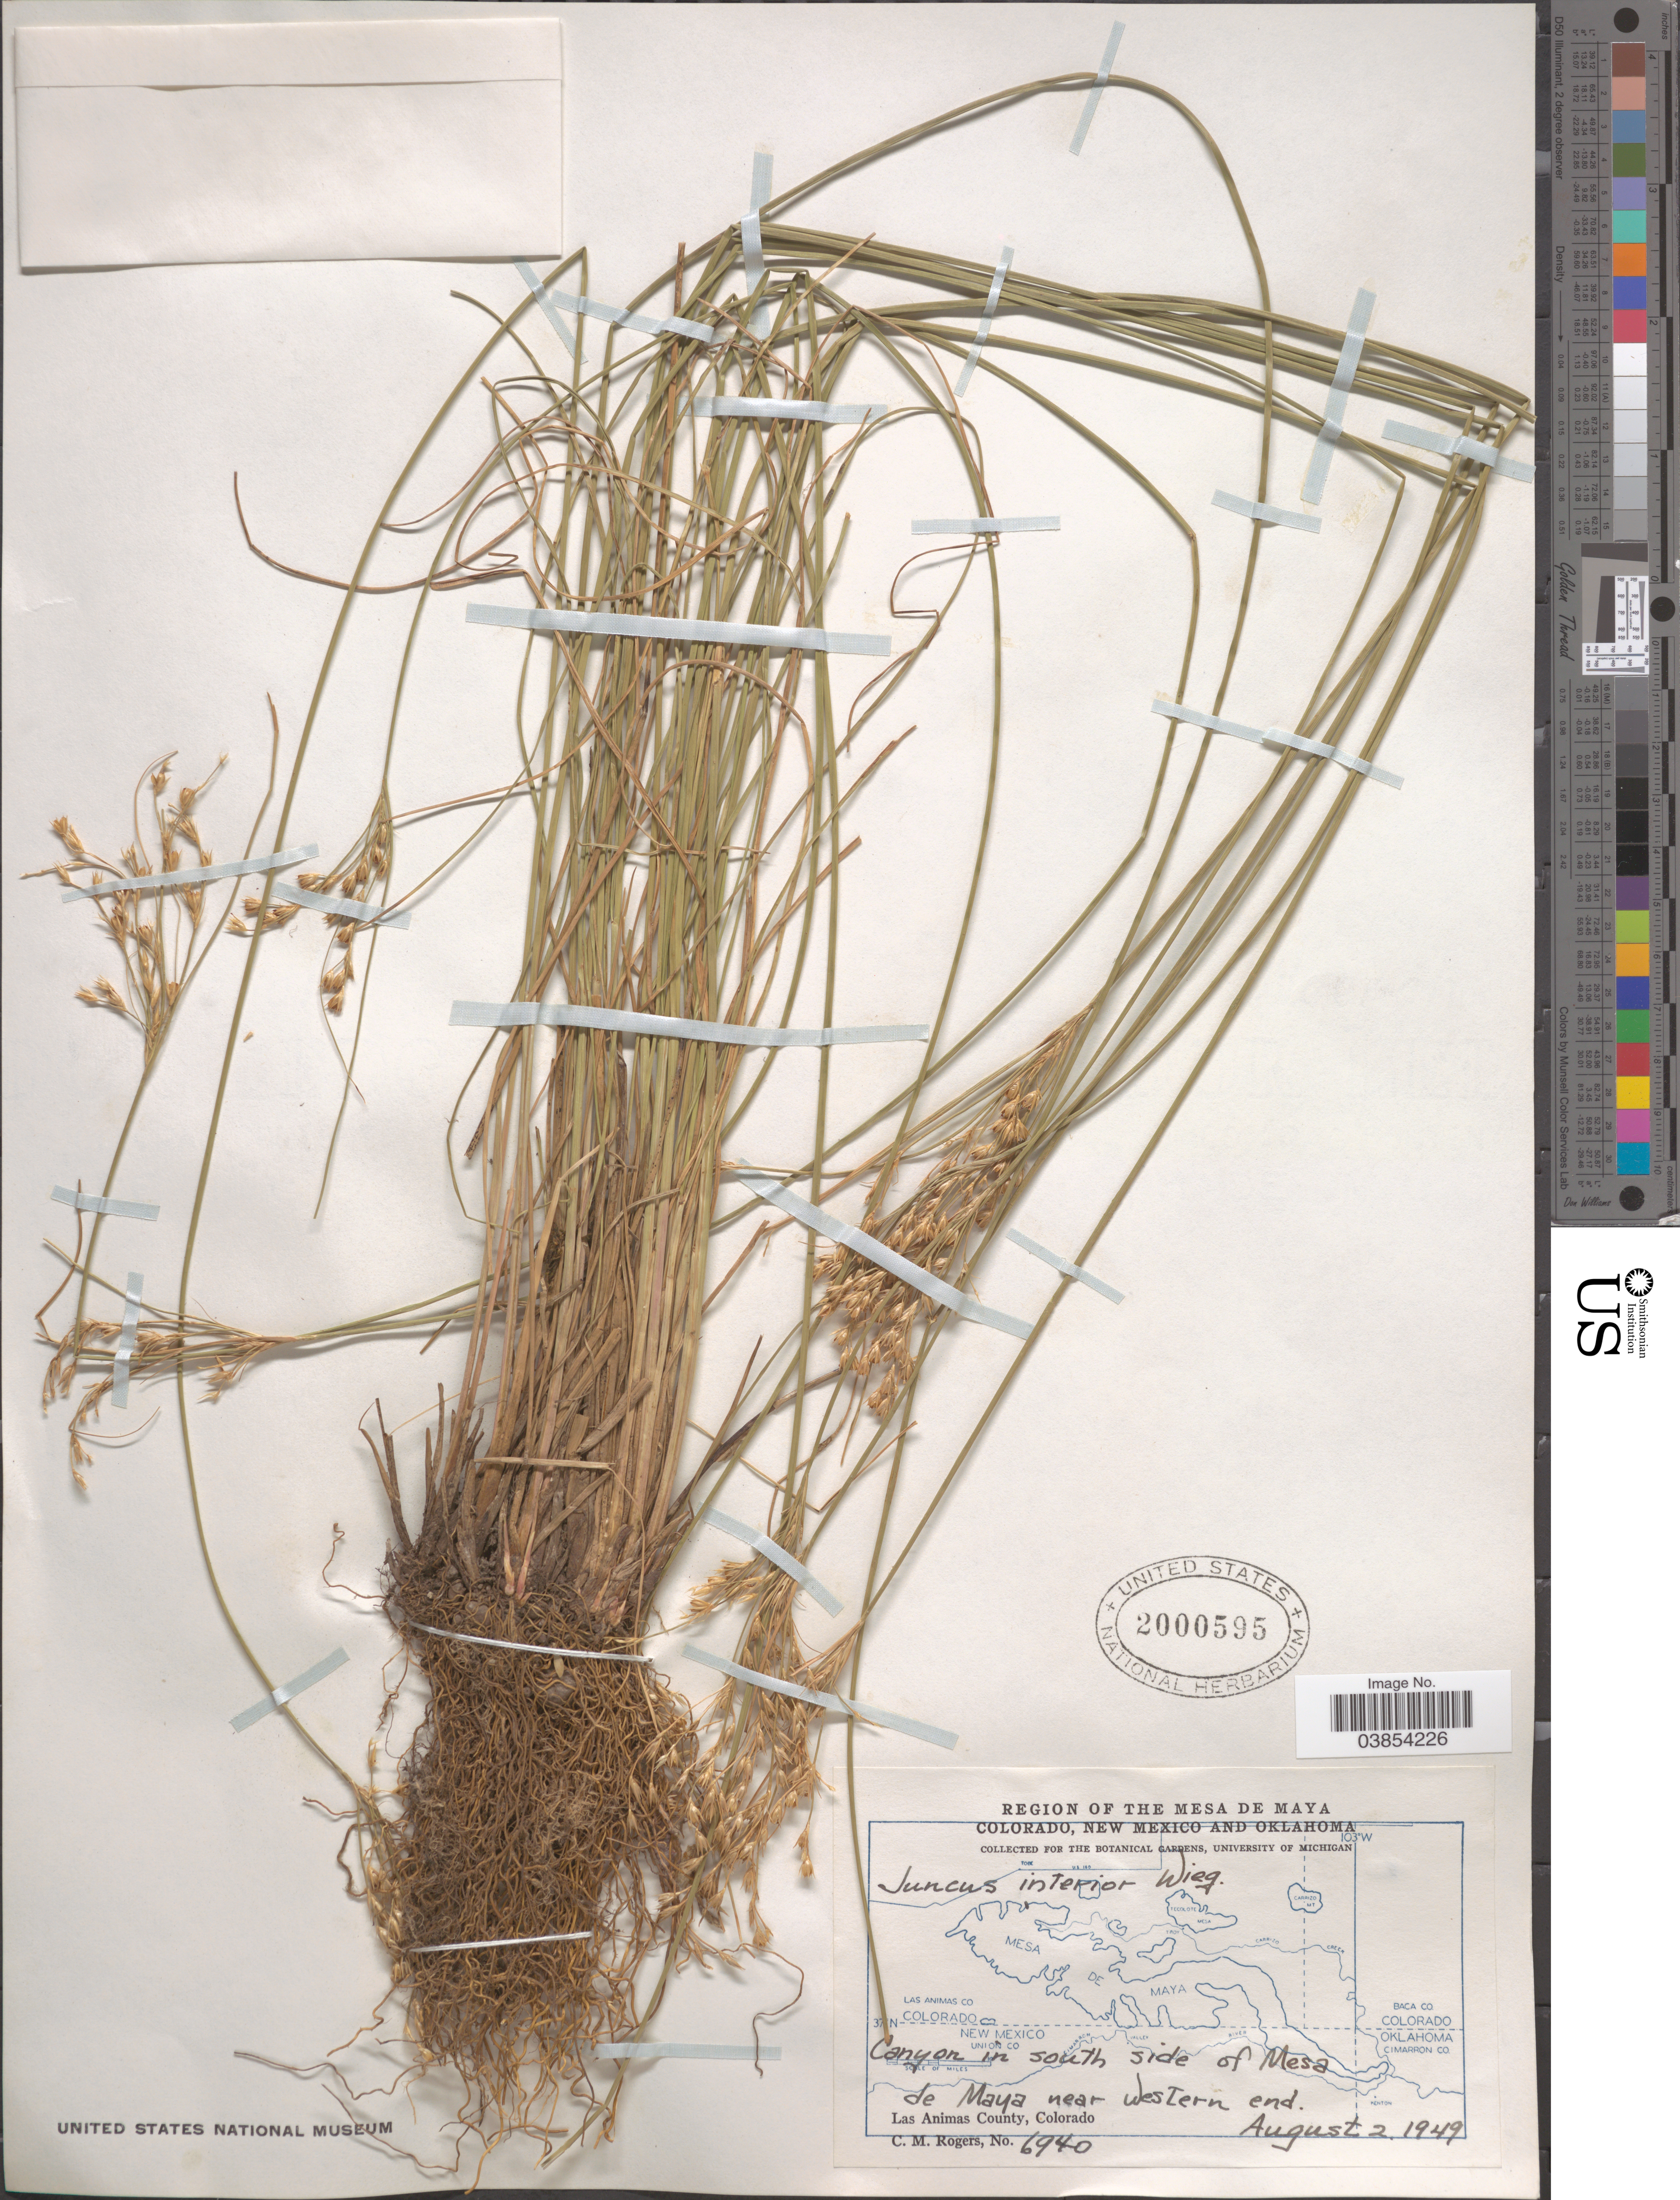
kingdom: Plantae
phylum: Tracheophyta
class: Liliopsida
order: Poales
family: Juncaceae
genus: Juncus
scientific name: Juncus interior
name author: Wiegand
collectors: C. M. Rogers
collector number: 6940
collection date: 1949-08-02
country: United States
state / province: Colorado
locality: Region of The Mesa de Maya. Canyon in south side of Mesa de Maya near Western end. Las Animas County.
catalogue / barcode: US 2000595